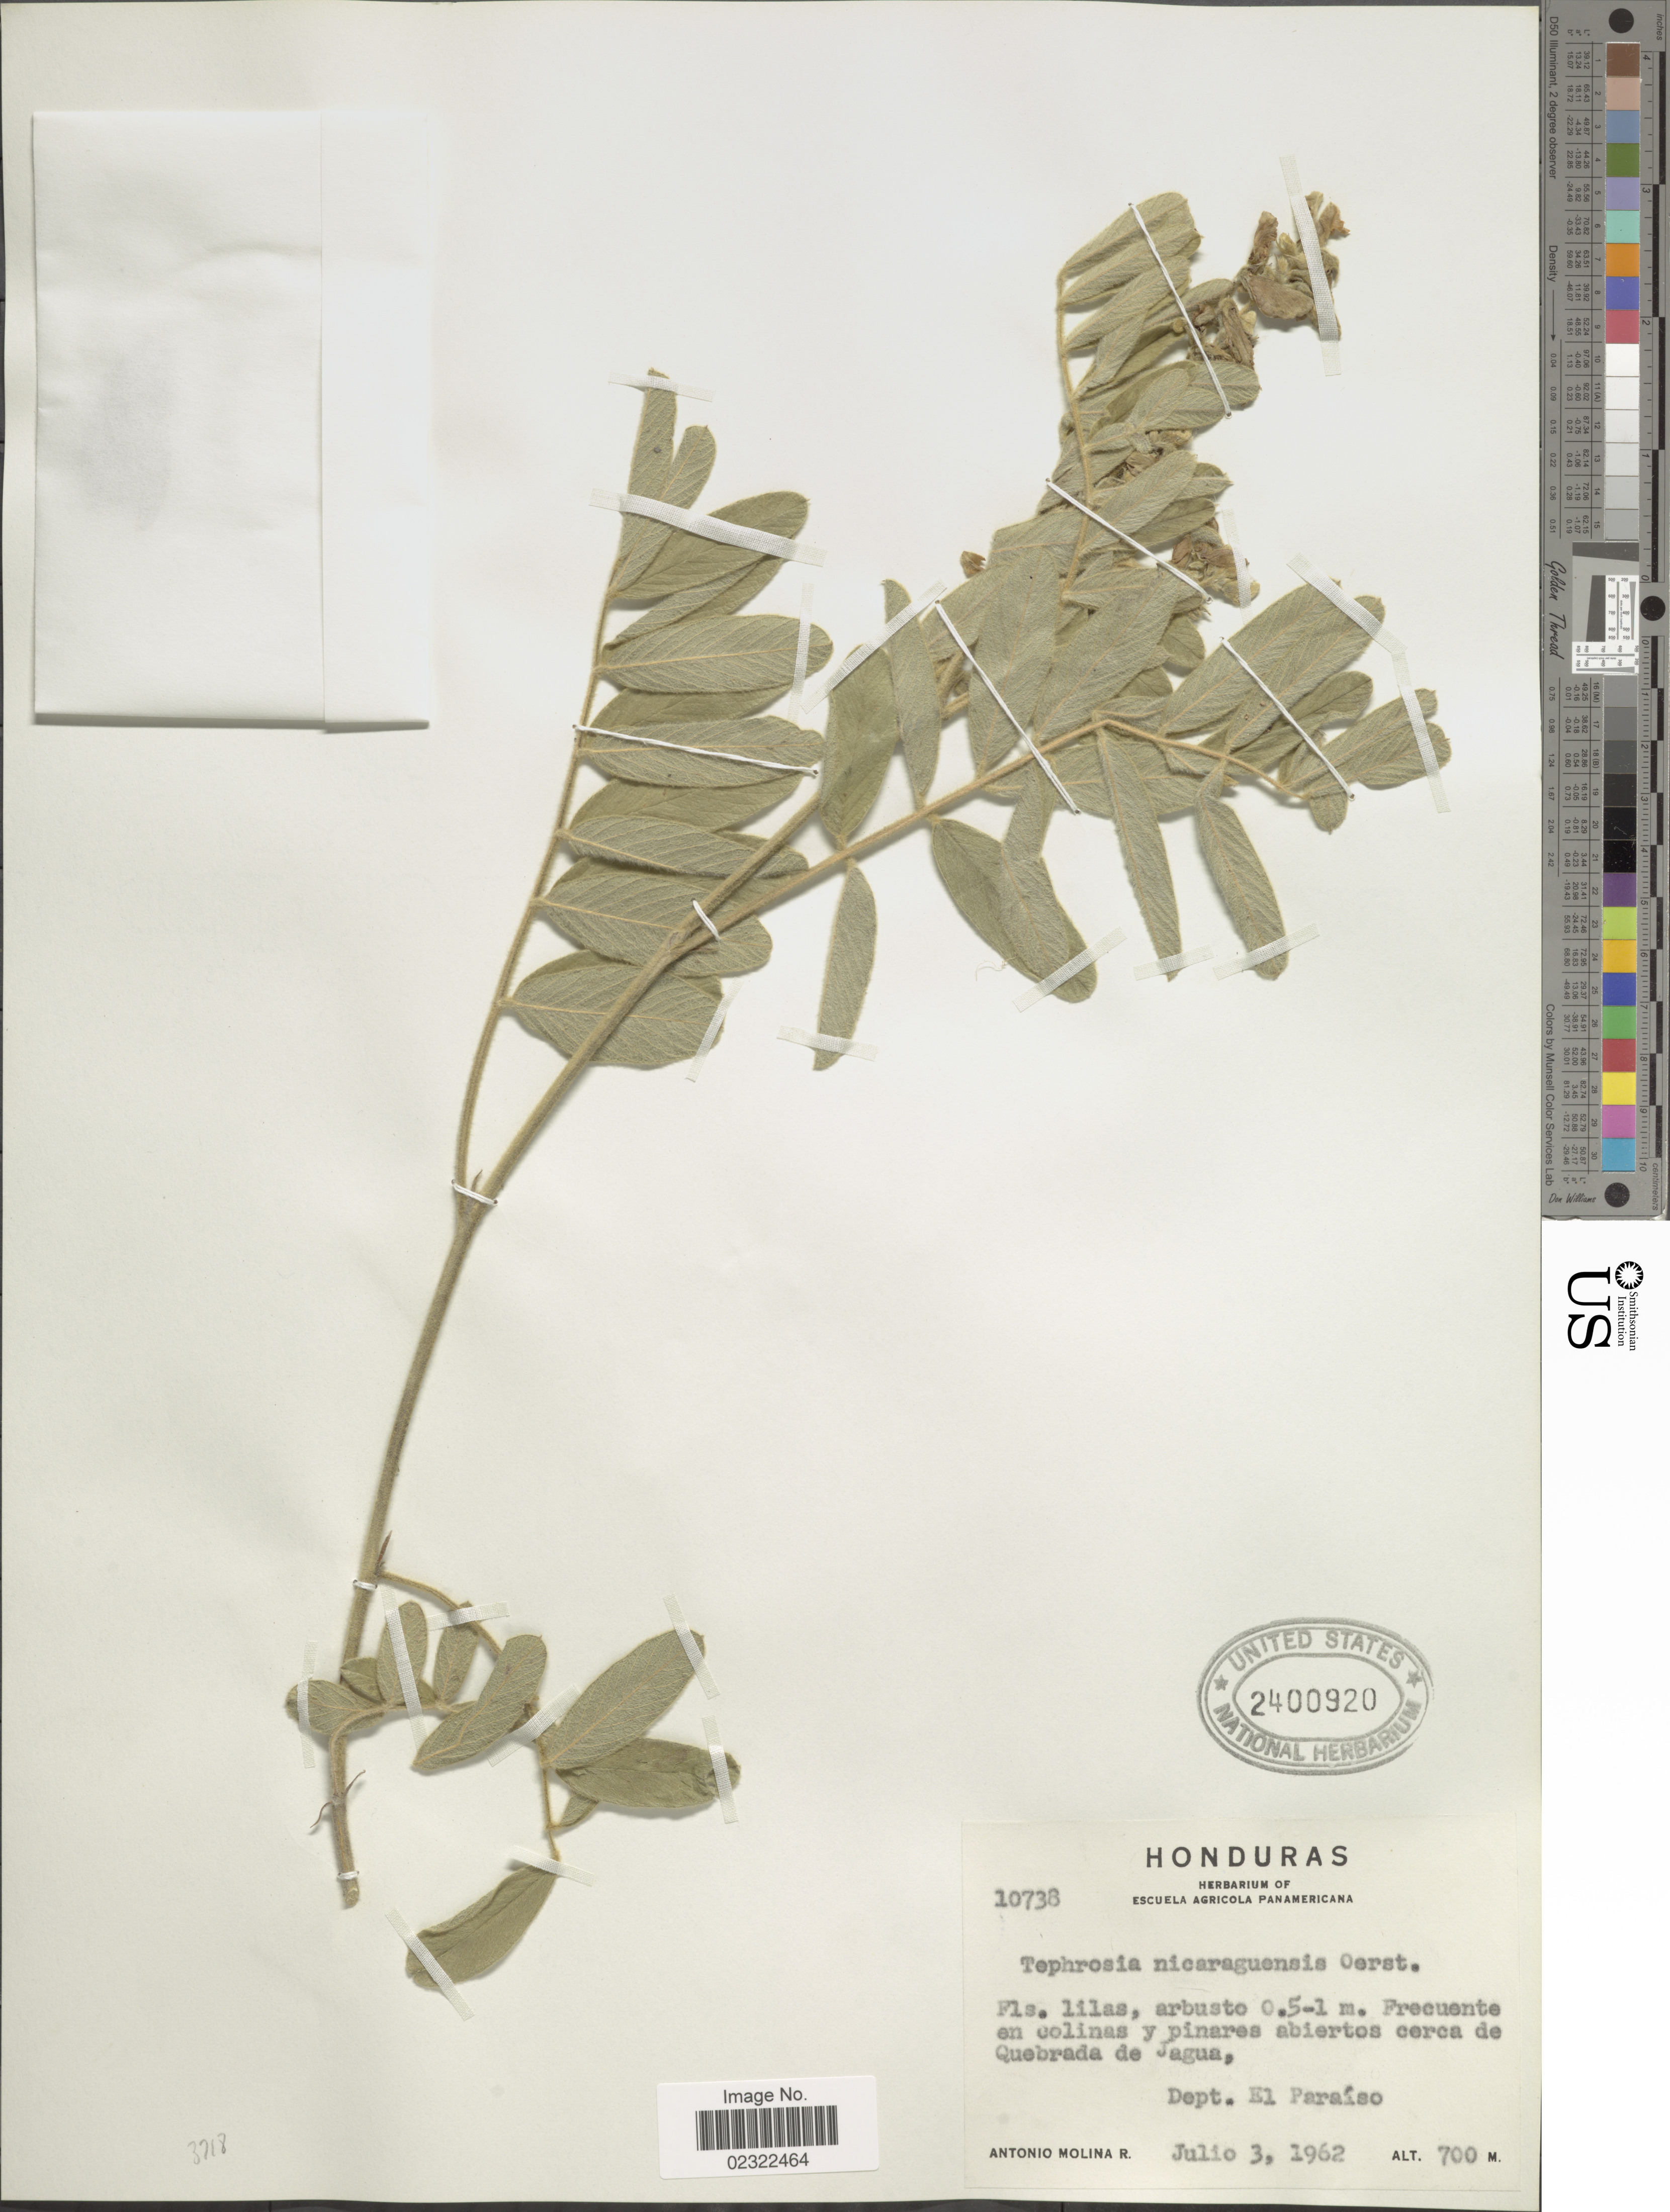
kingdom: Plantae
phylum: Tracheophyta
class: Magnoliopsida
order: Fabales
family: Fabaceae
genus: Tephrosia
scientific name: Tephrosia nicaraguensis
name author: Oerst.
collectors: A. Molina R.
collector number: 10738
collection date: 1962-07-03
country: Honduras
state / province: El Paraíso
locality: Frequente en colinas y pinares abiertos cerca de Quebrada de Jagua. Dept. El Paraiso.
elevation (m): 700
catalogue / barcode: US 2400920